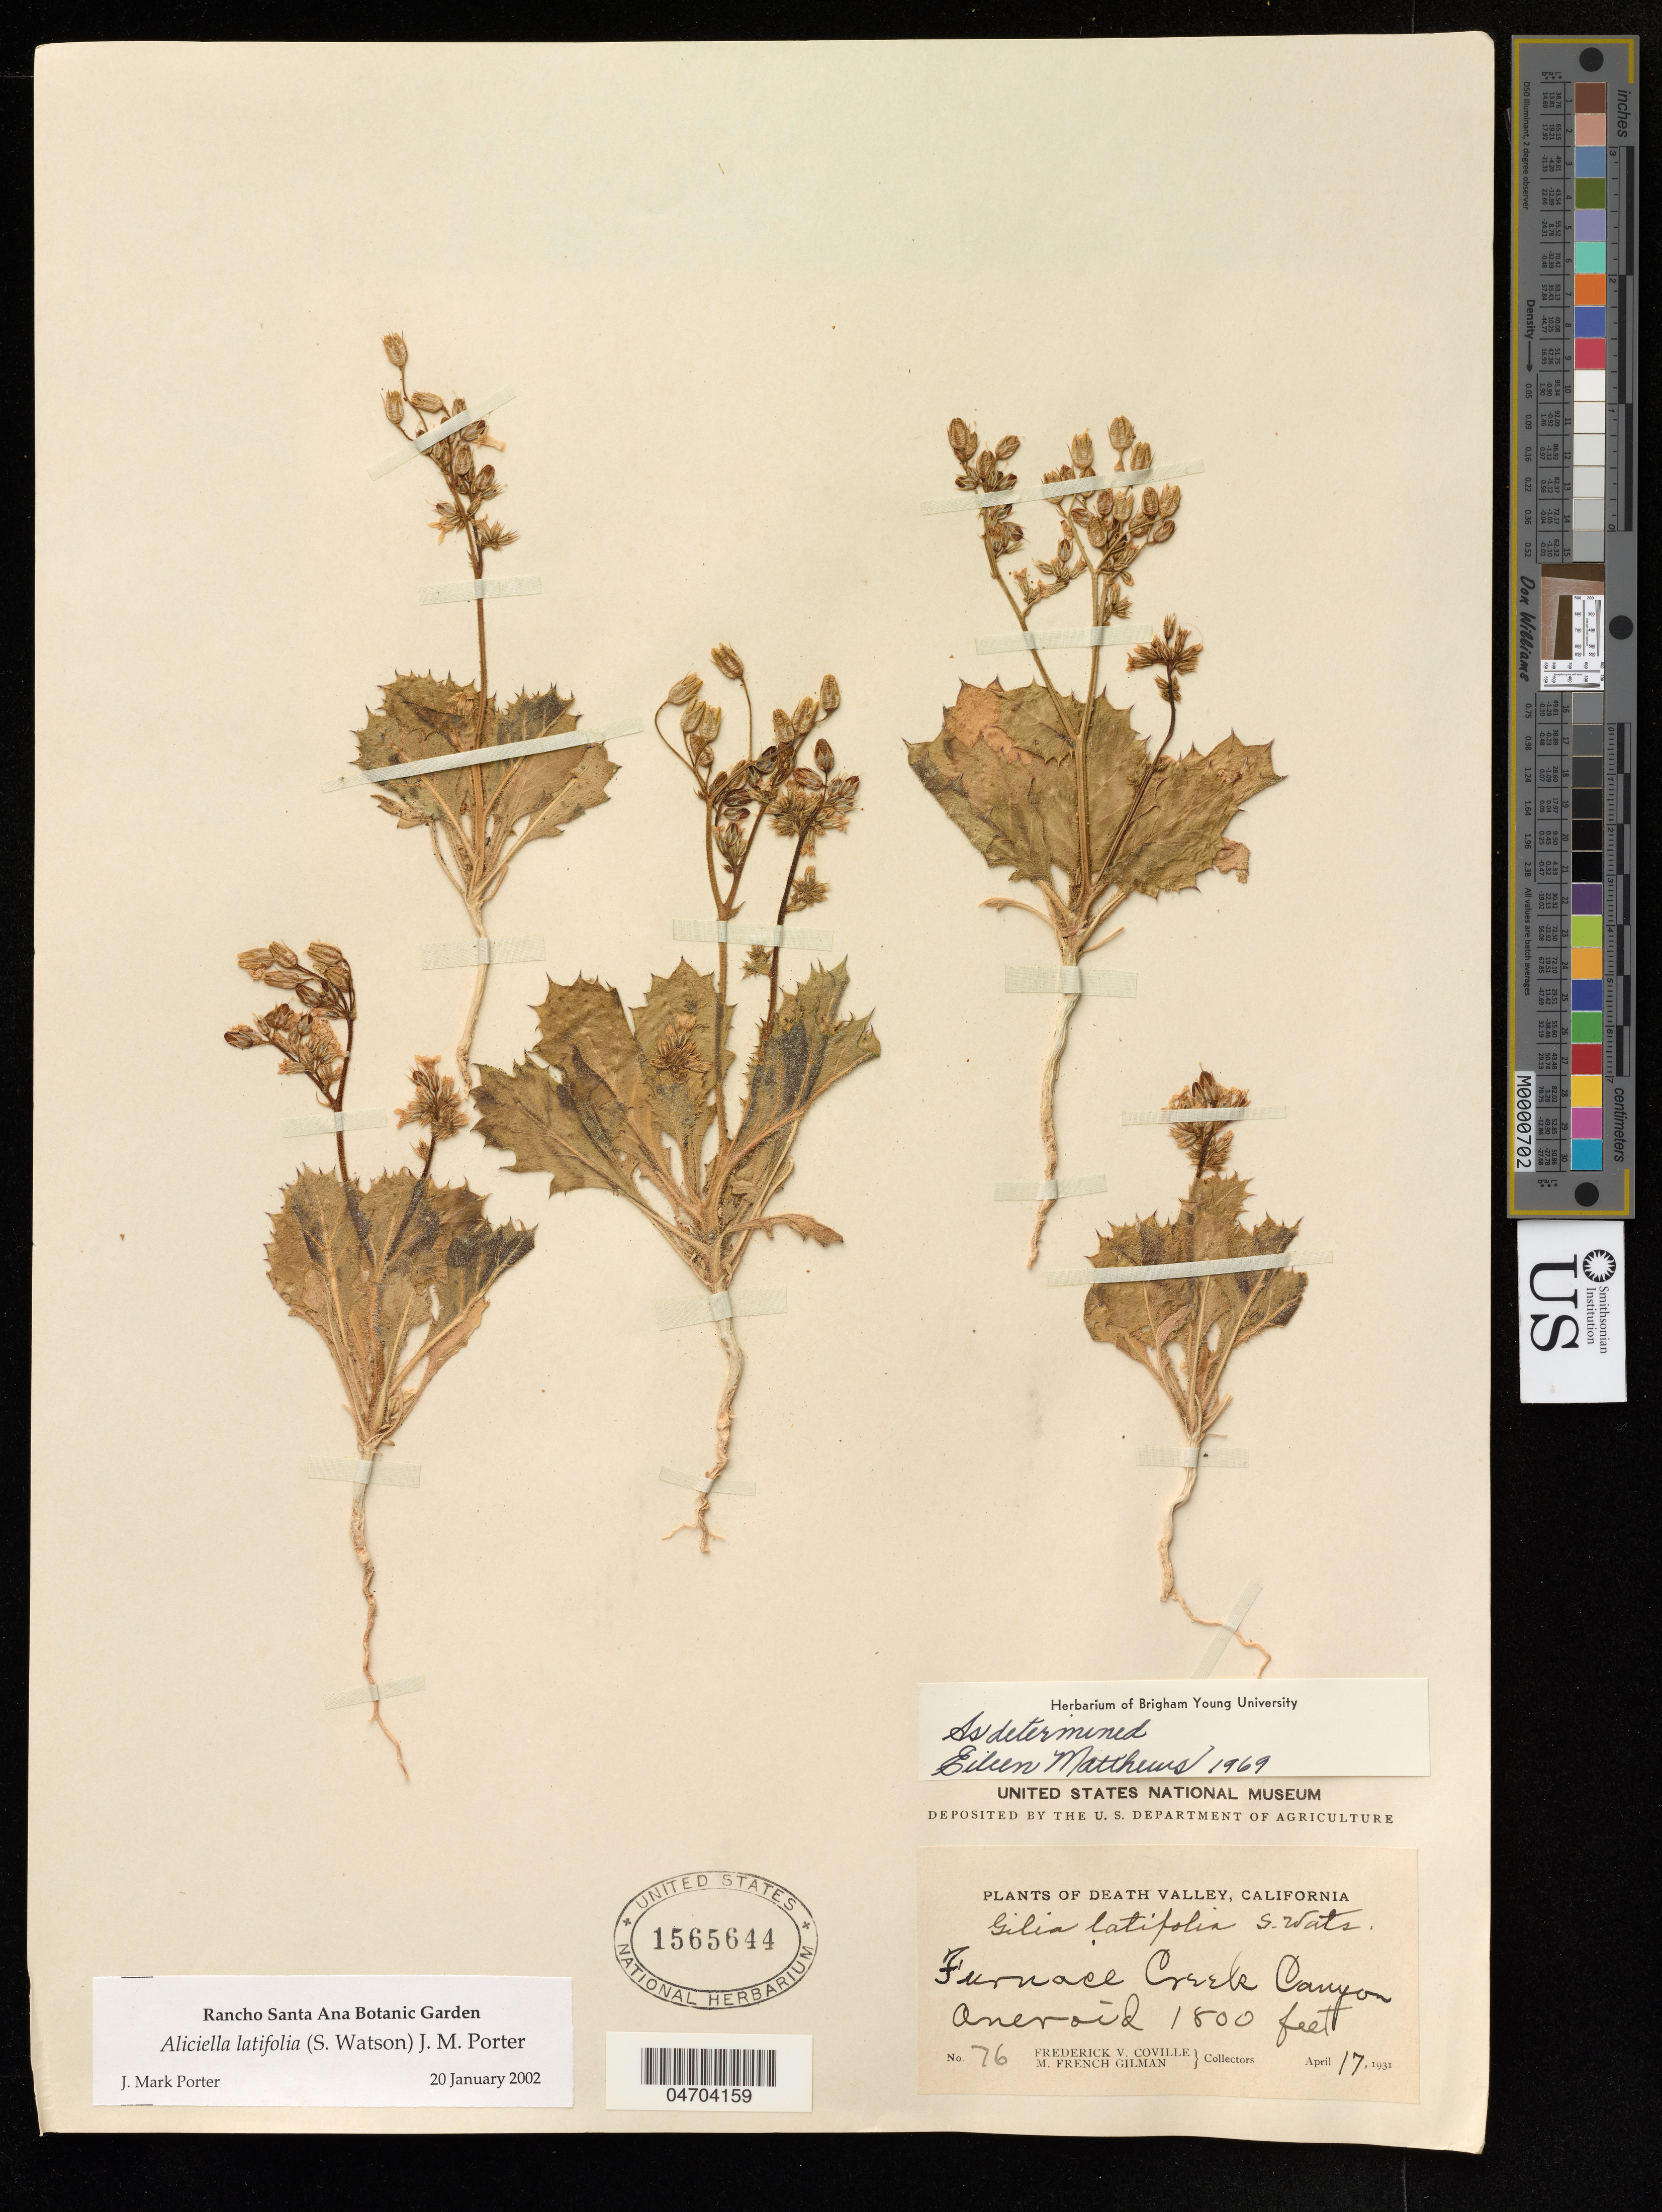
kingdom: Plantae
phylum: Tracheophyta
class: Magnoliopsida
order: Gentianales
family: Rubiaceae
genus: Alibertia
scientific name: Alibertia latifolia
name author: (Benth.) K. Schum.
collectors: F. V. Coville & M. F. Gilman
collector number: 76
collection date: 1931-04-17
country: United States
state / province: California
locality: Death Valley.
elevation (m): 549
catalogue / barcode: US 1565644